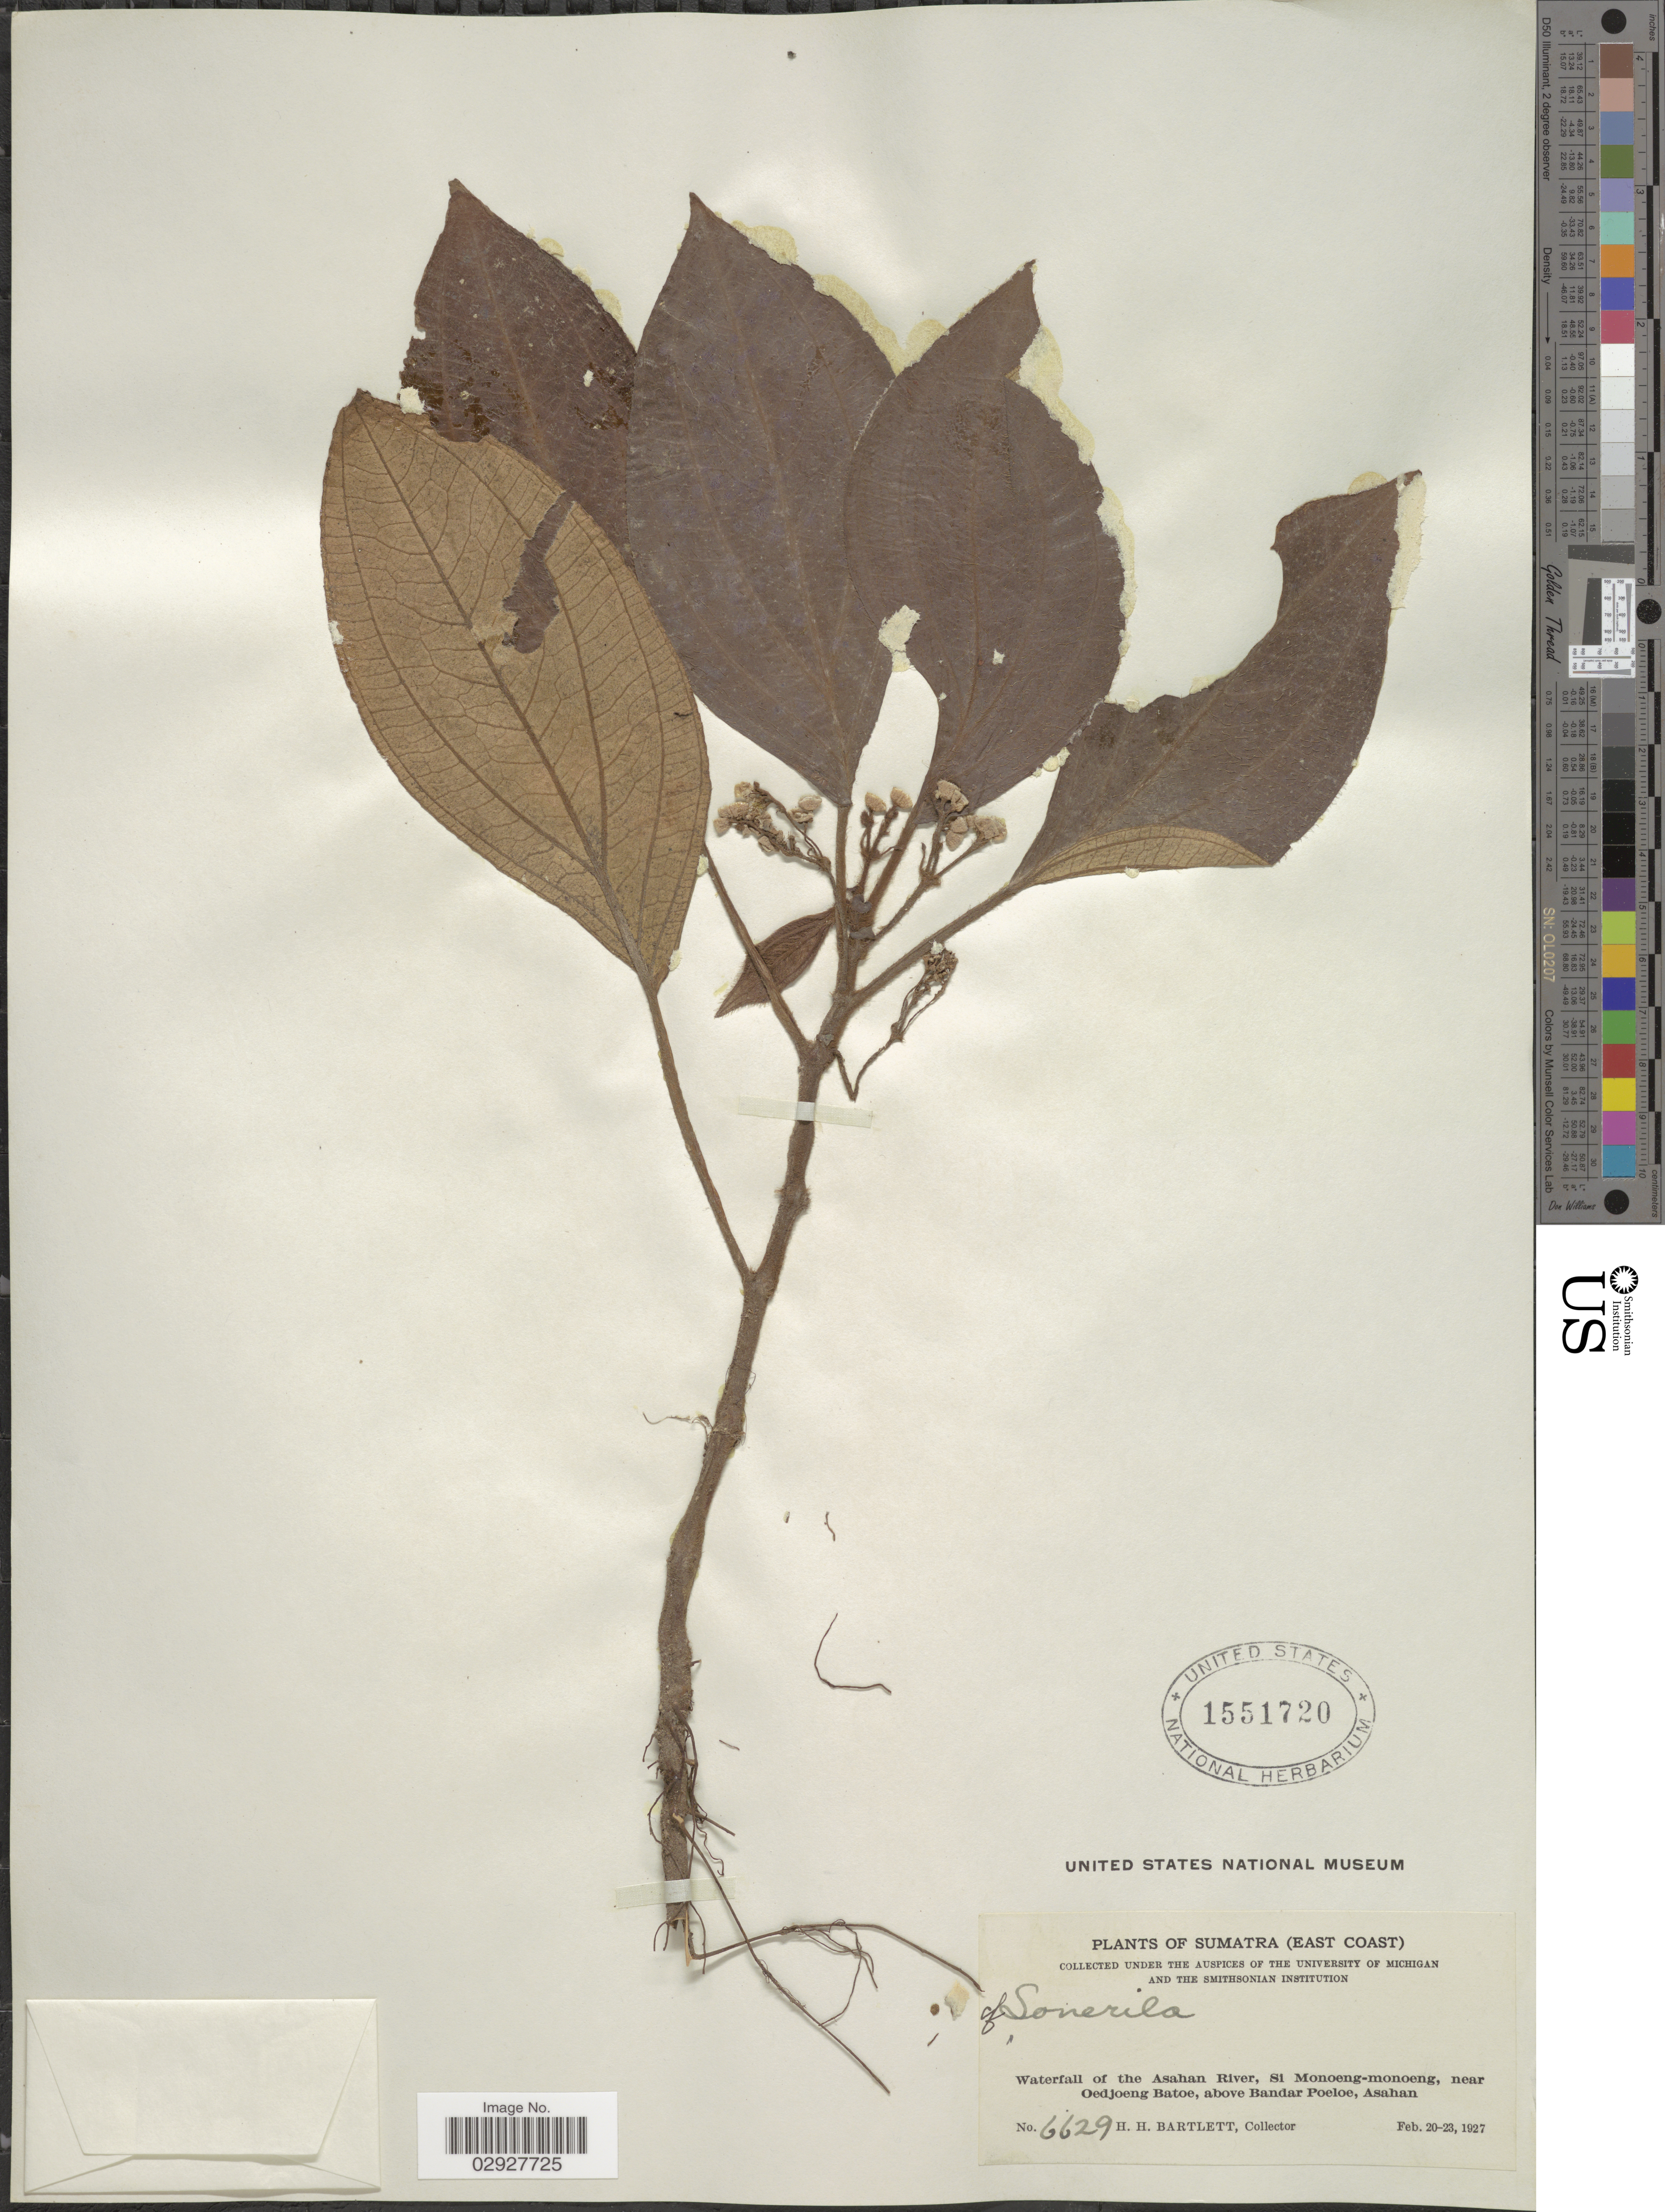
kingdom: Plantae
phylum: Tracheophyta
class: Magnoliopsida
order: Myrtales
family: Melastomataceae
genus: Sonerila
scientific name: Sonerila sp.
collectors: H. H. Bartlett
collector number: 6629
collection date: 1927-02-20/1927-02-23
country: Indonesia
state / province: Sumatra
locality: (East Coast). Waterfall of the Asahan River, Si Monoeng-moenoeng, near Oedjoeng Batoe, above Bandar Poeloe, Asahan.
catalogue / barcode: US 1551720